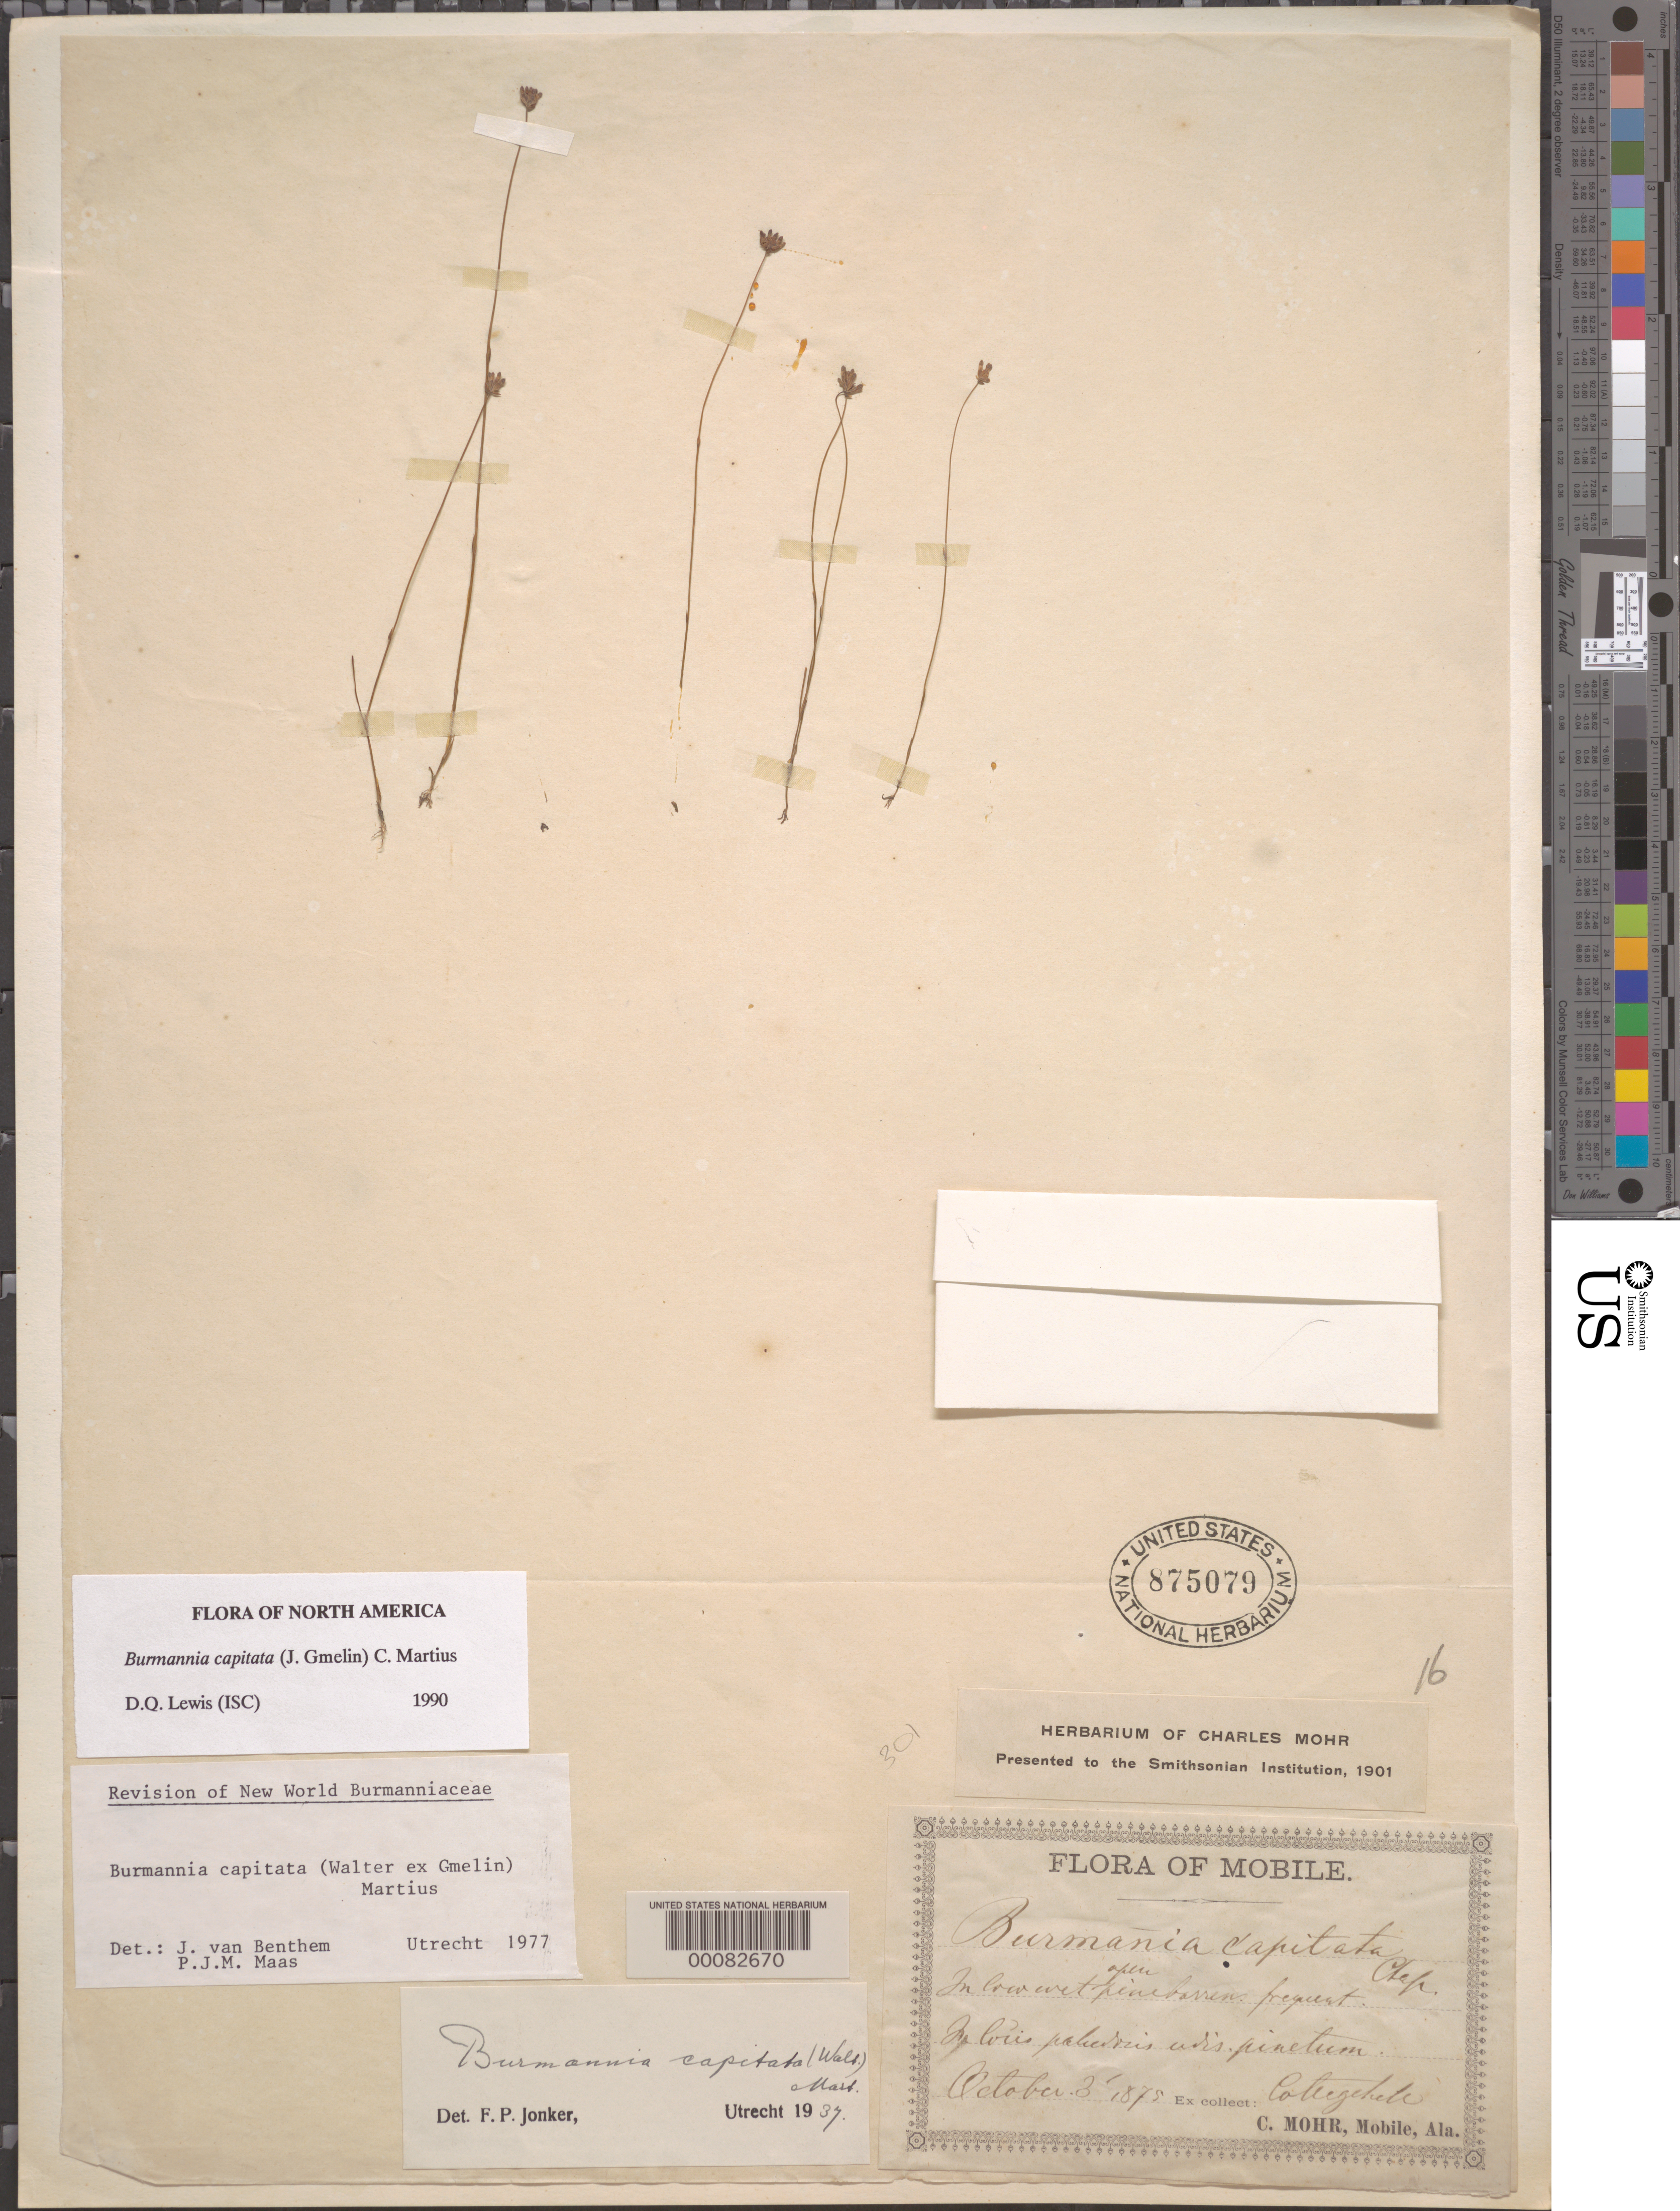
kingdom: Plantae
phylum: Tracheophyta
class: Liliopsida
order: Dioscoreales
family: Burmanniaceae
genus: Burmannia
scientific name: Burmannia capitata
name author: (Walter ex J.F. Gmel.) Mart.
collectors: C. T. Mohr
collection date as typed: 03 Oct 1875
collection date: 1875-10-03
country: United States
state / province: Alabama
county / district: Mobile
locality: Mobile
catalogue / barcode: US 875079